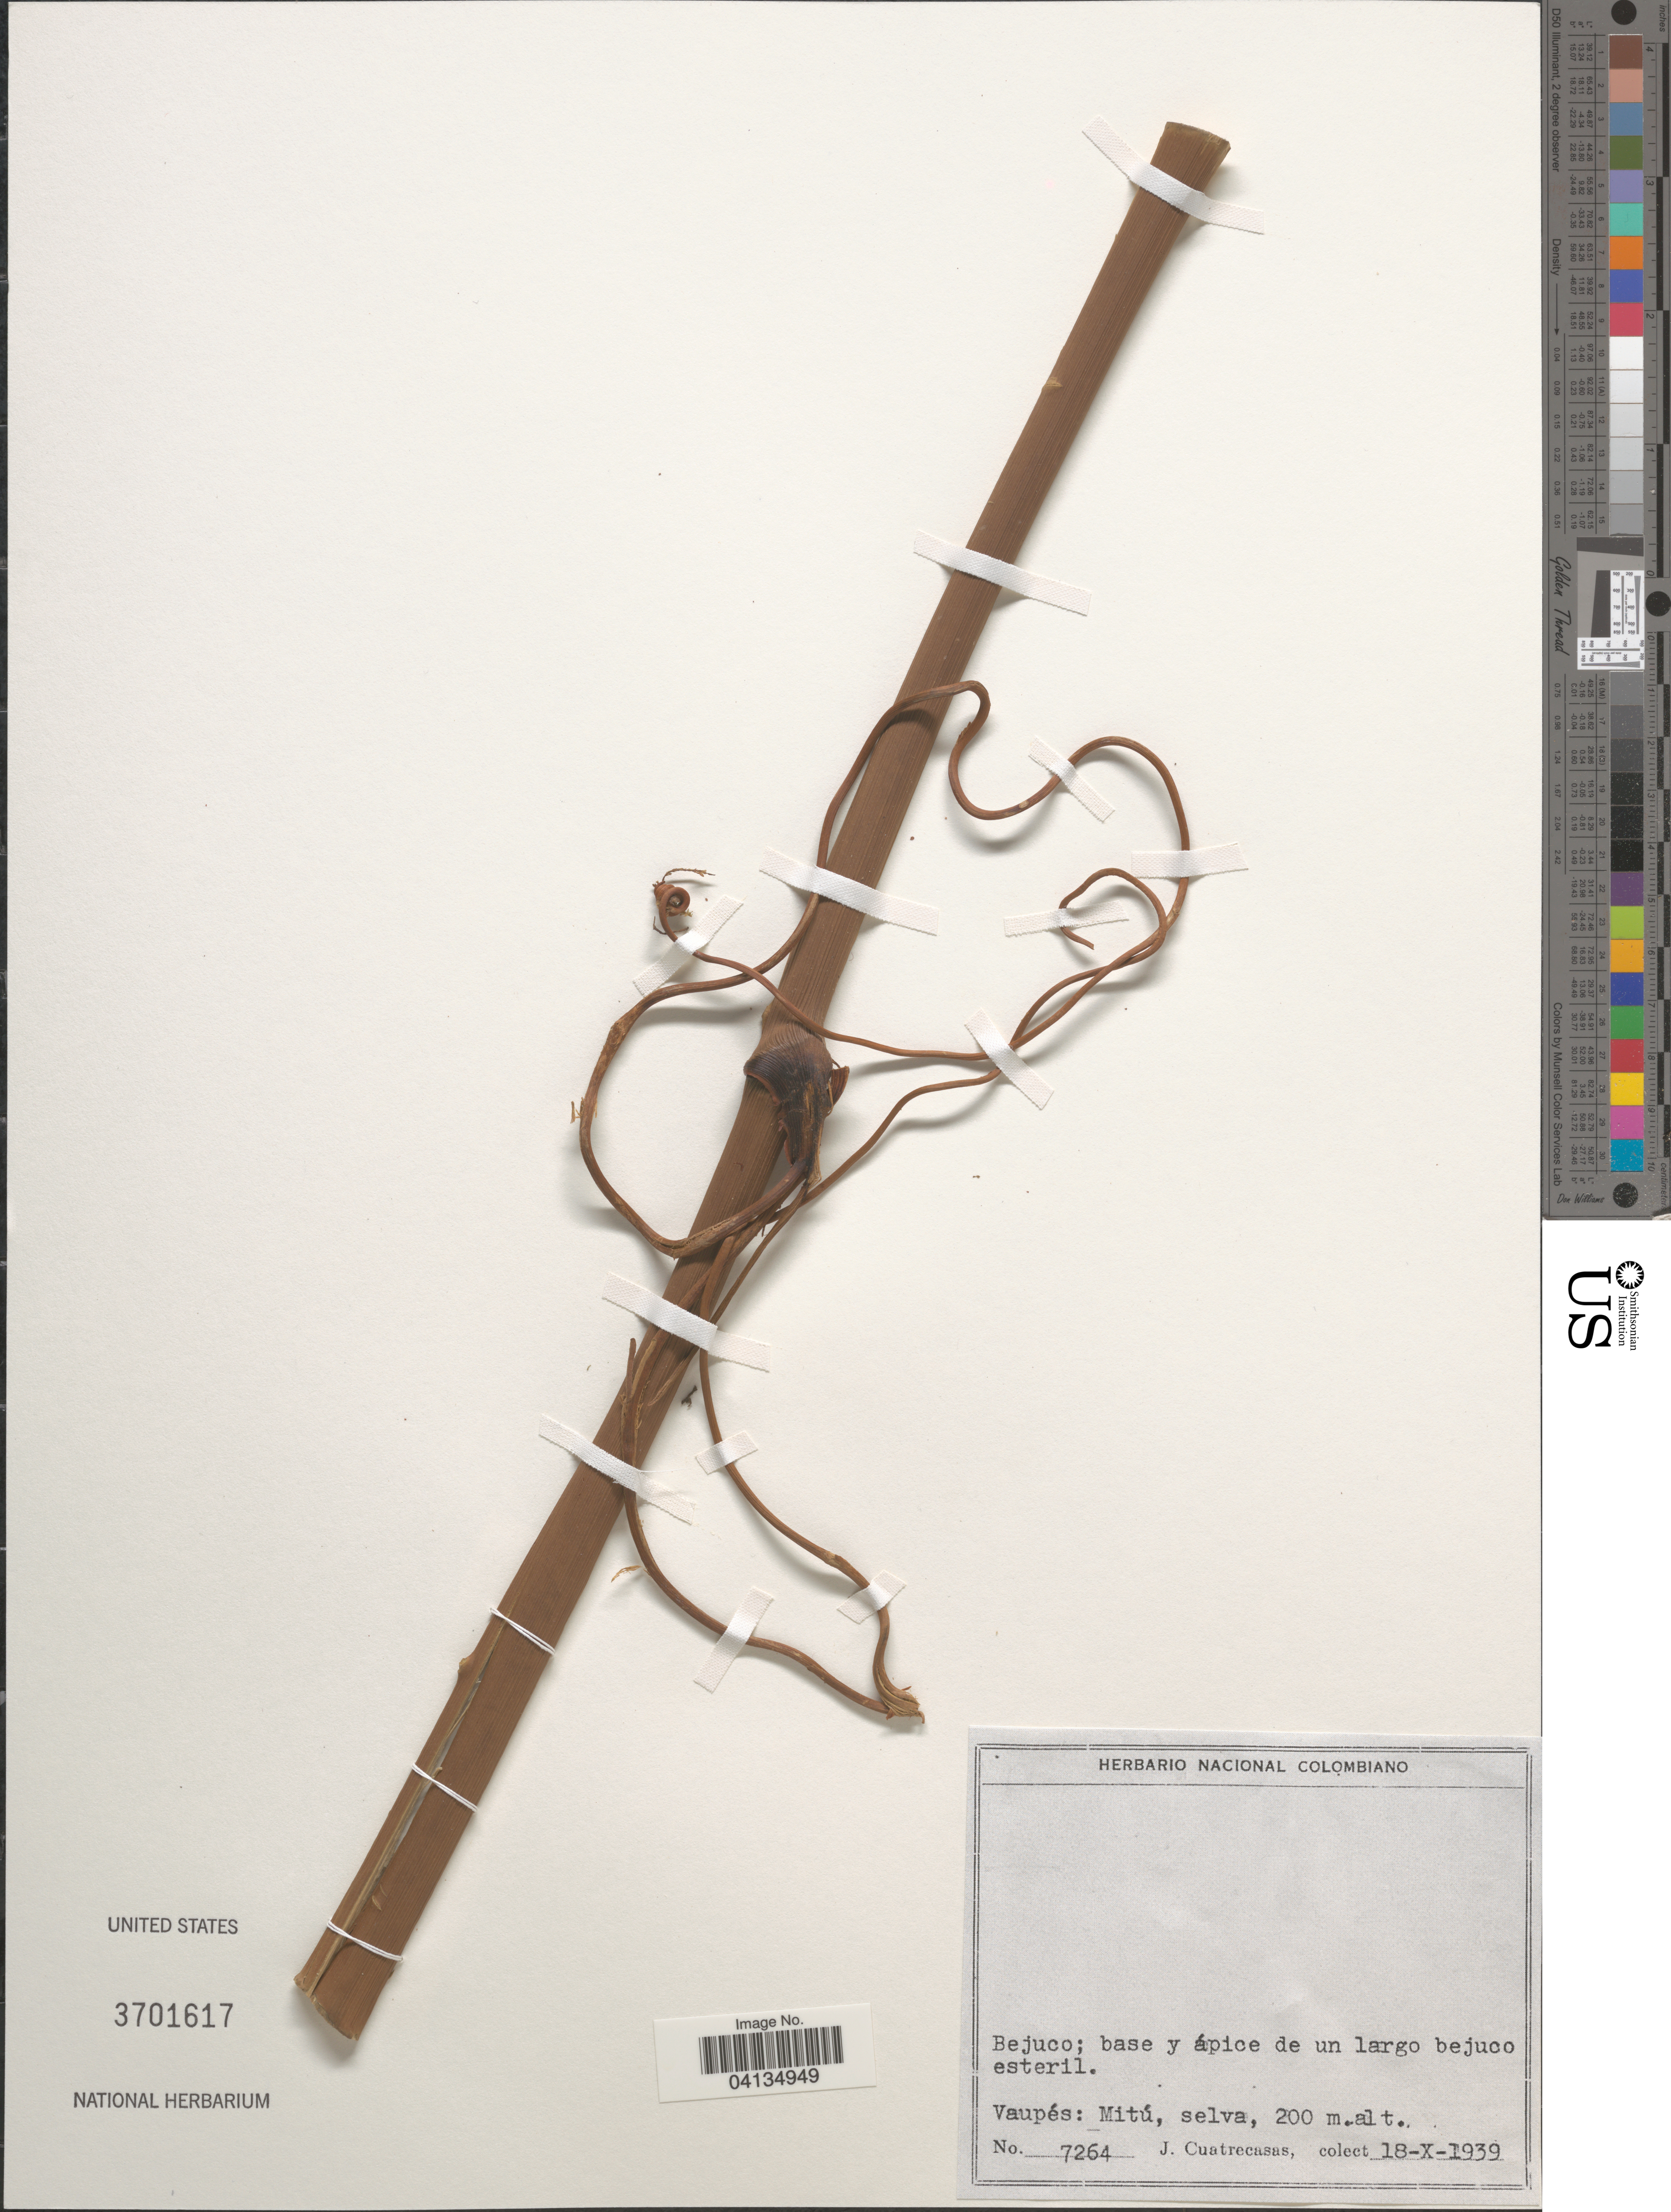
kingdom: Plantae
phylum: Tracheophyta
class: Liliopsida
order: Liliales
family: Smilacaceae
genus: Smilax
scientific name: Smilax sp.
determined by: Acevedo-Rodriguez, P., (US), Smithsonian Institution - National Museum of Natural History (UNITED STATES)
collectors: J. Cuatrecasas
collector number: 7264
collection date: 1939-10-18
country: Colombia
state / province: Vaupés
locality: Mitú.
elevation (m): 200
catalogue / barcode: US 3701617